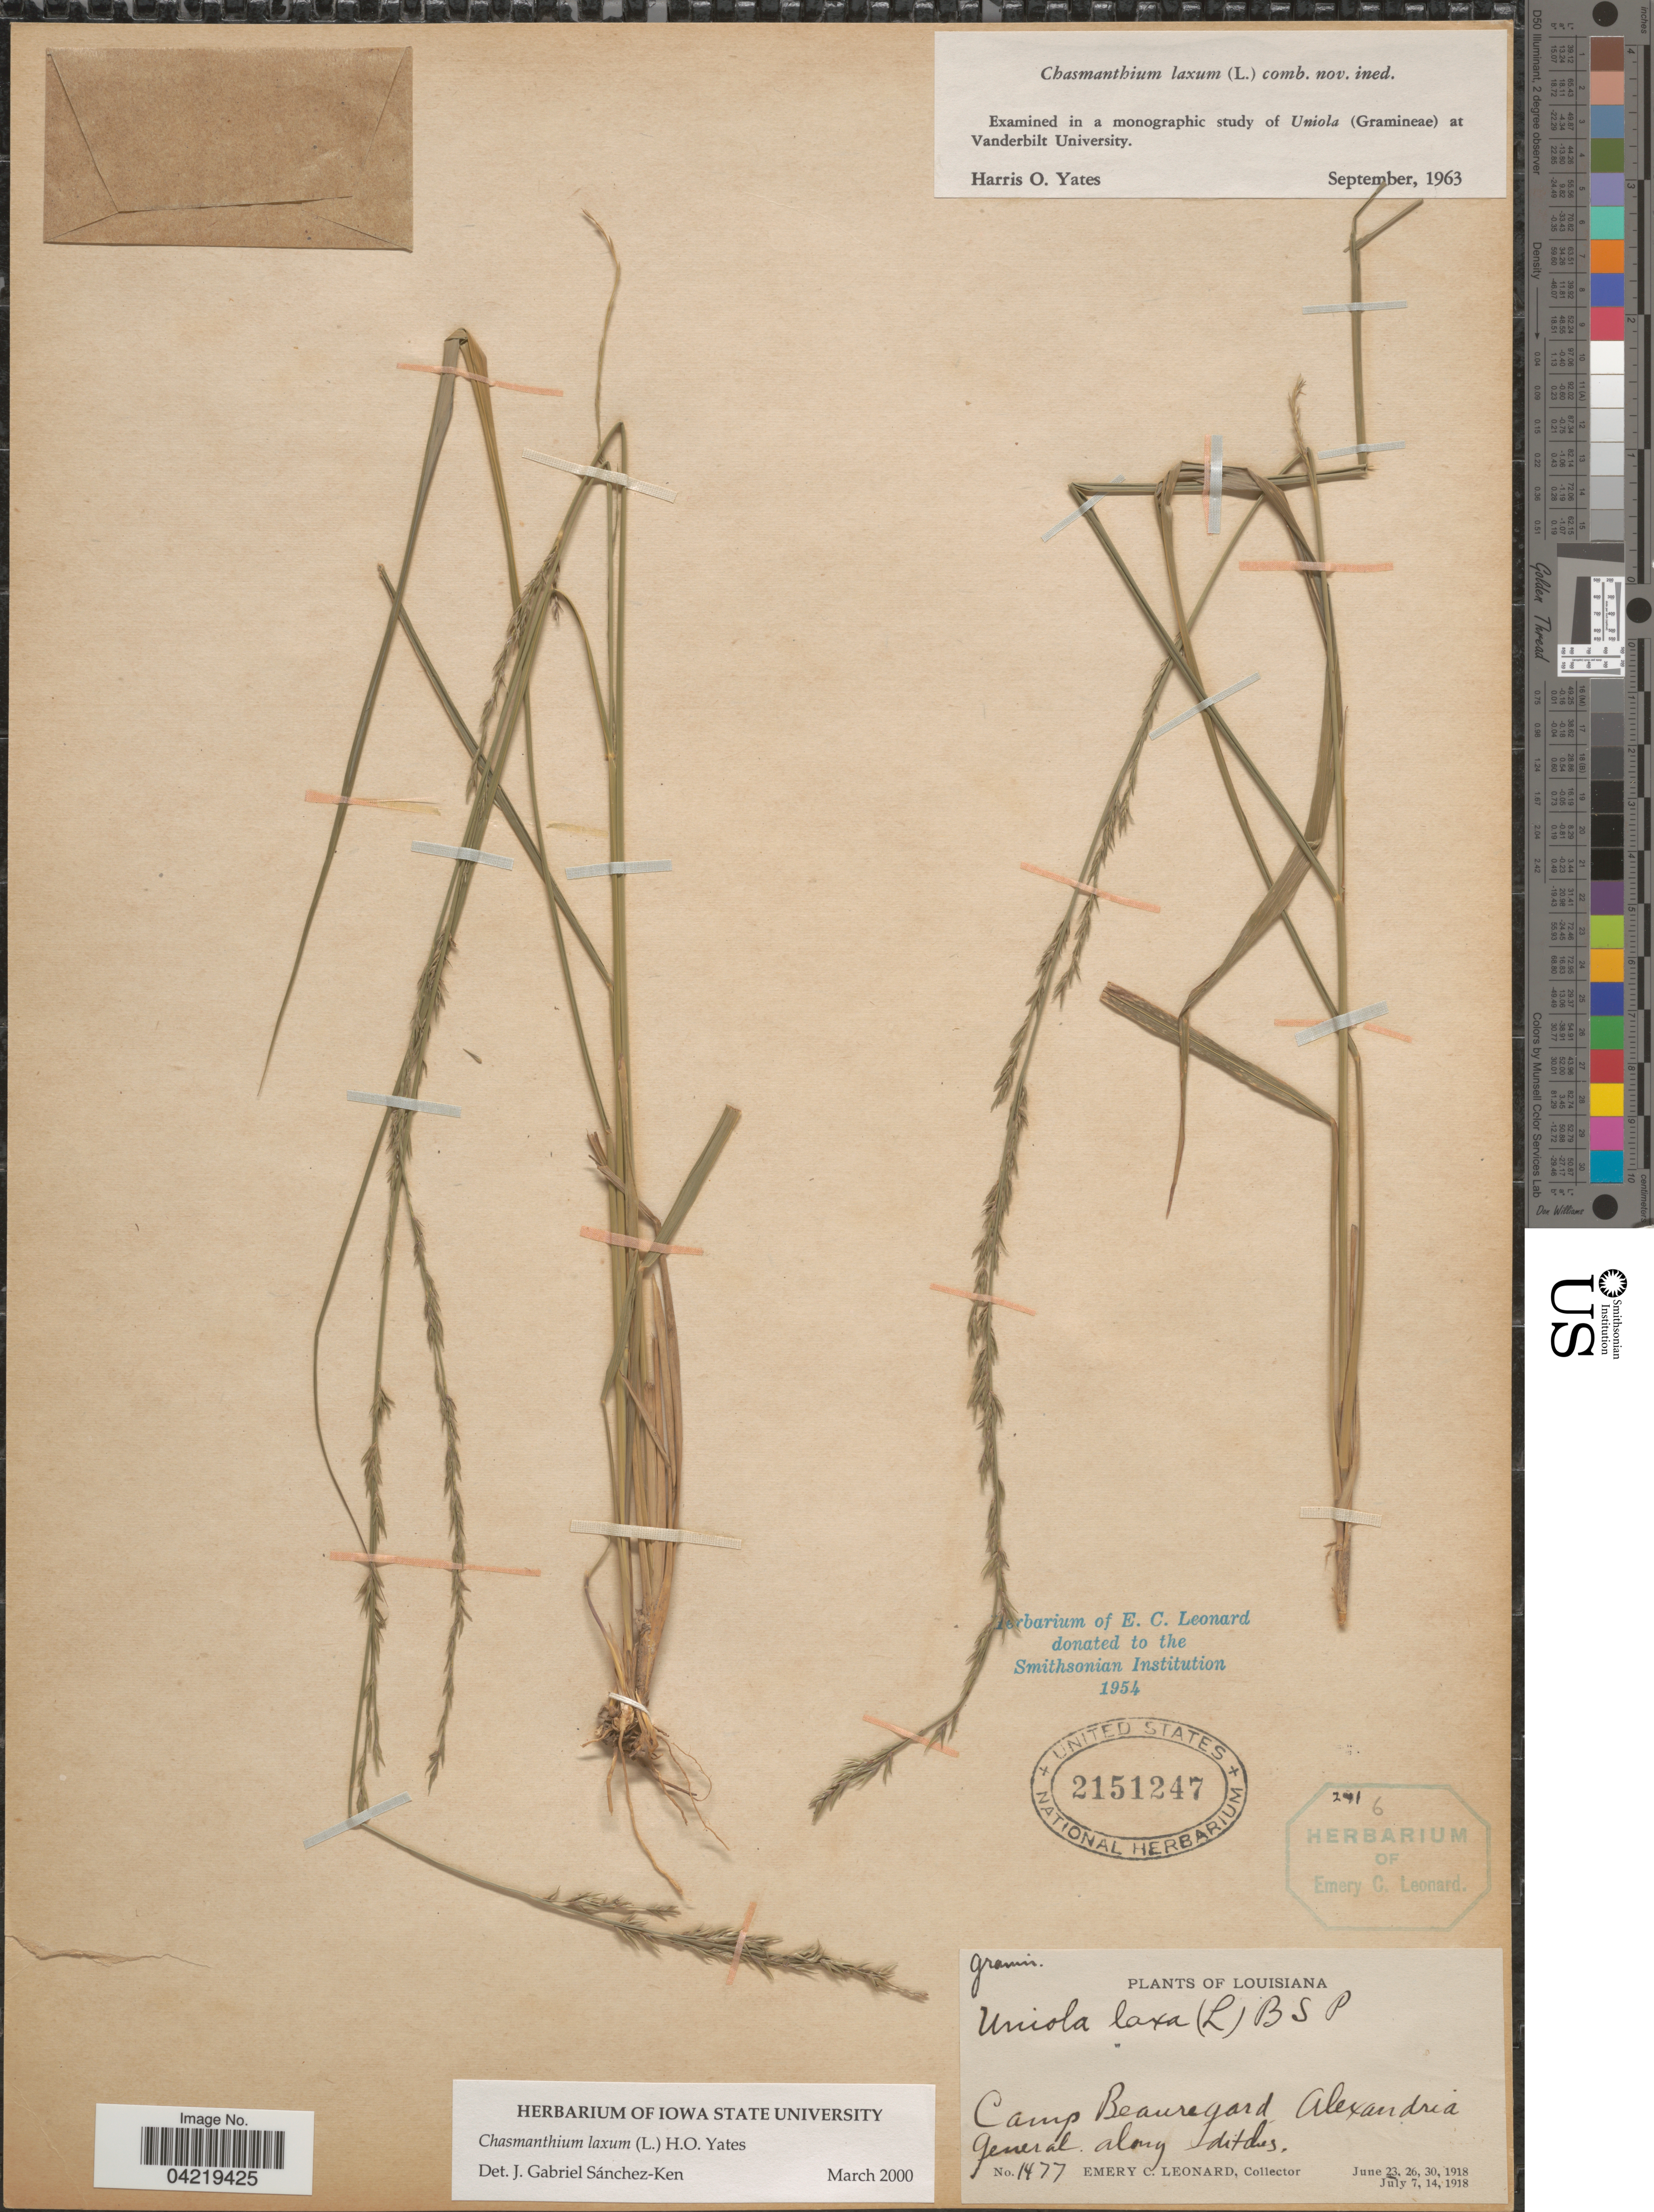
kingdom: Plantae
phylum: Tracheophyta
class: Liliopsida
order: Poales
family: Poaceae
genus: Chasmanthium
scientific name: Chasmanthium laxum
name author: (L.) H.O. Yates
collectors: E. C. Leonard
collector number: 1477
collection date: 1918-06-23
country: United States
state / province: Louisiana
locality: Camp Beauregard, Alexandria General along ditches.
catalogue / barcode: US 2151247